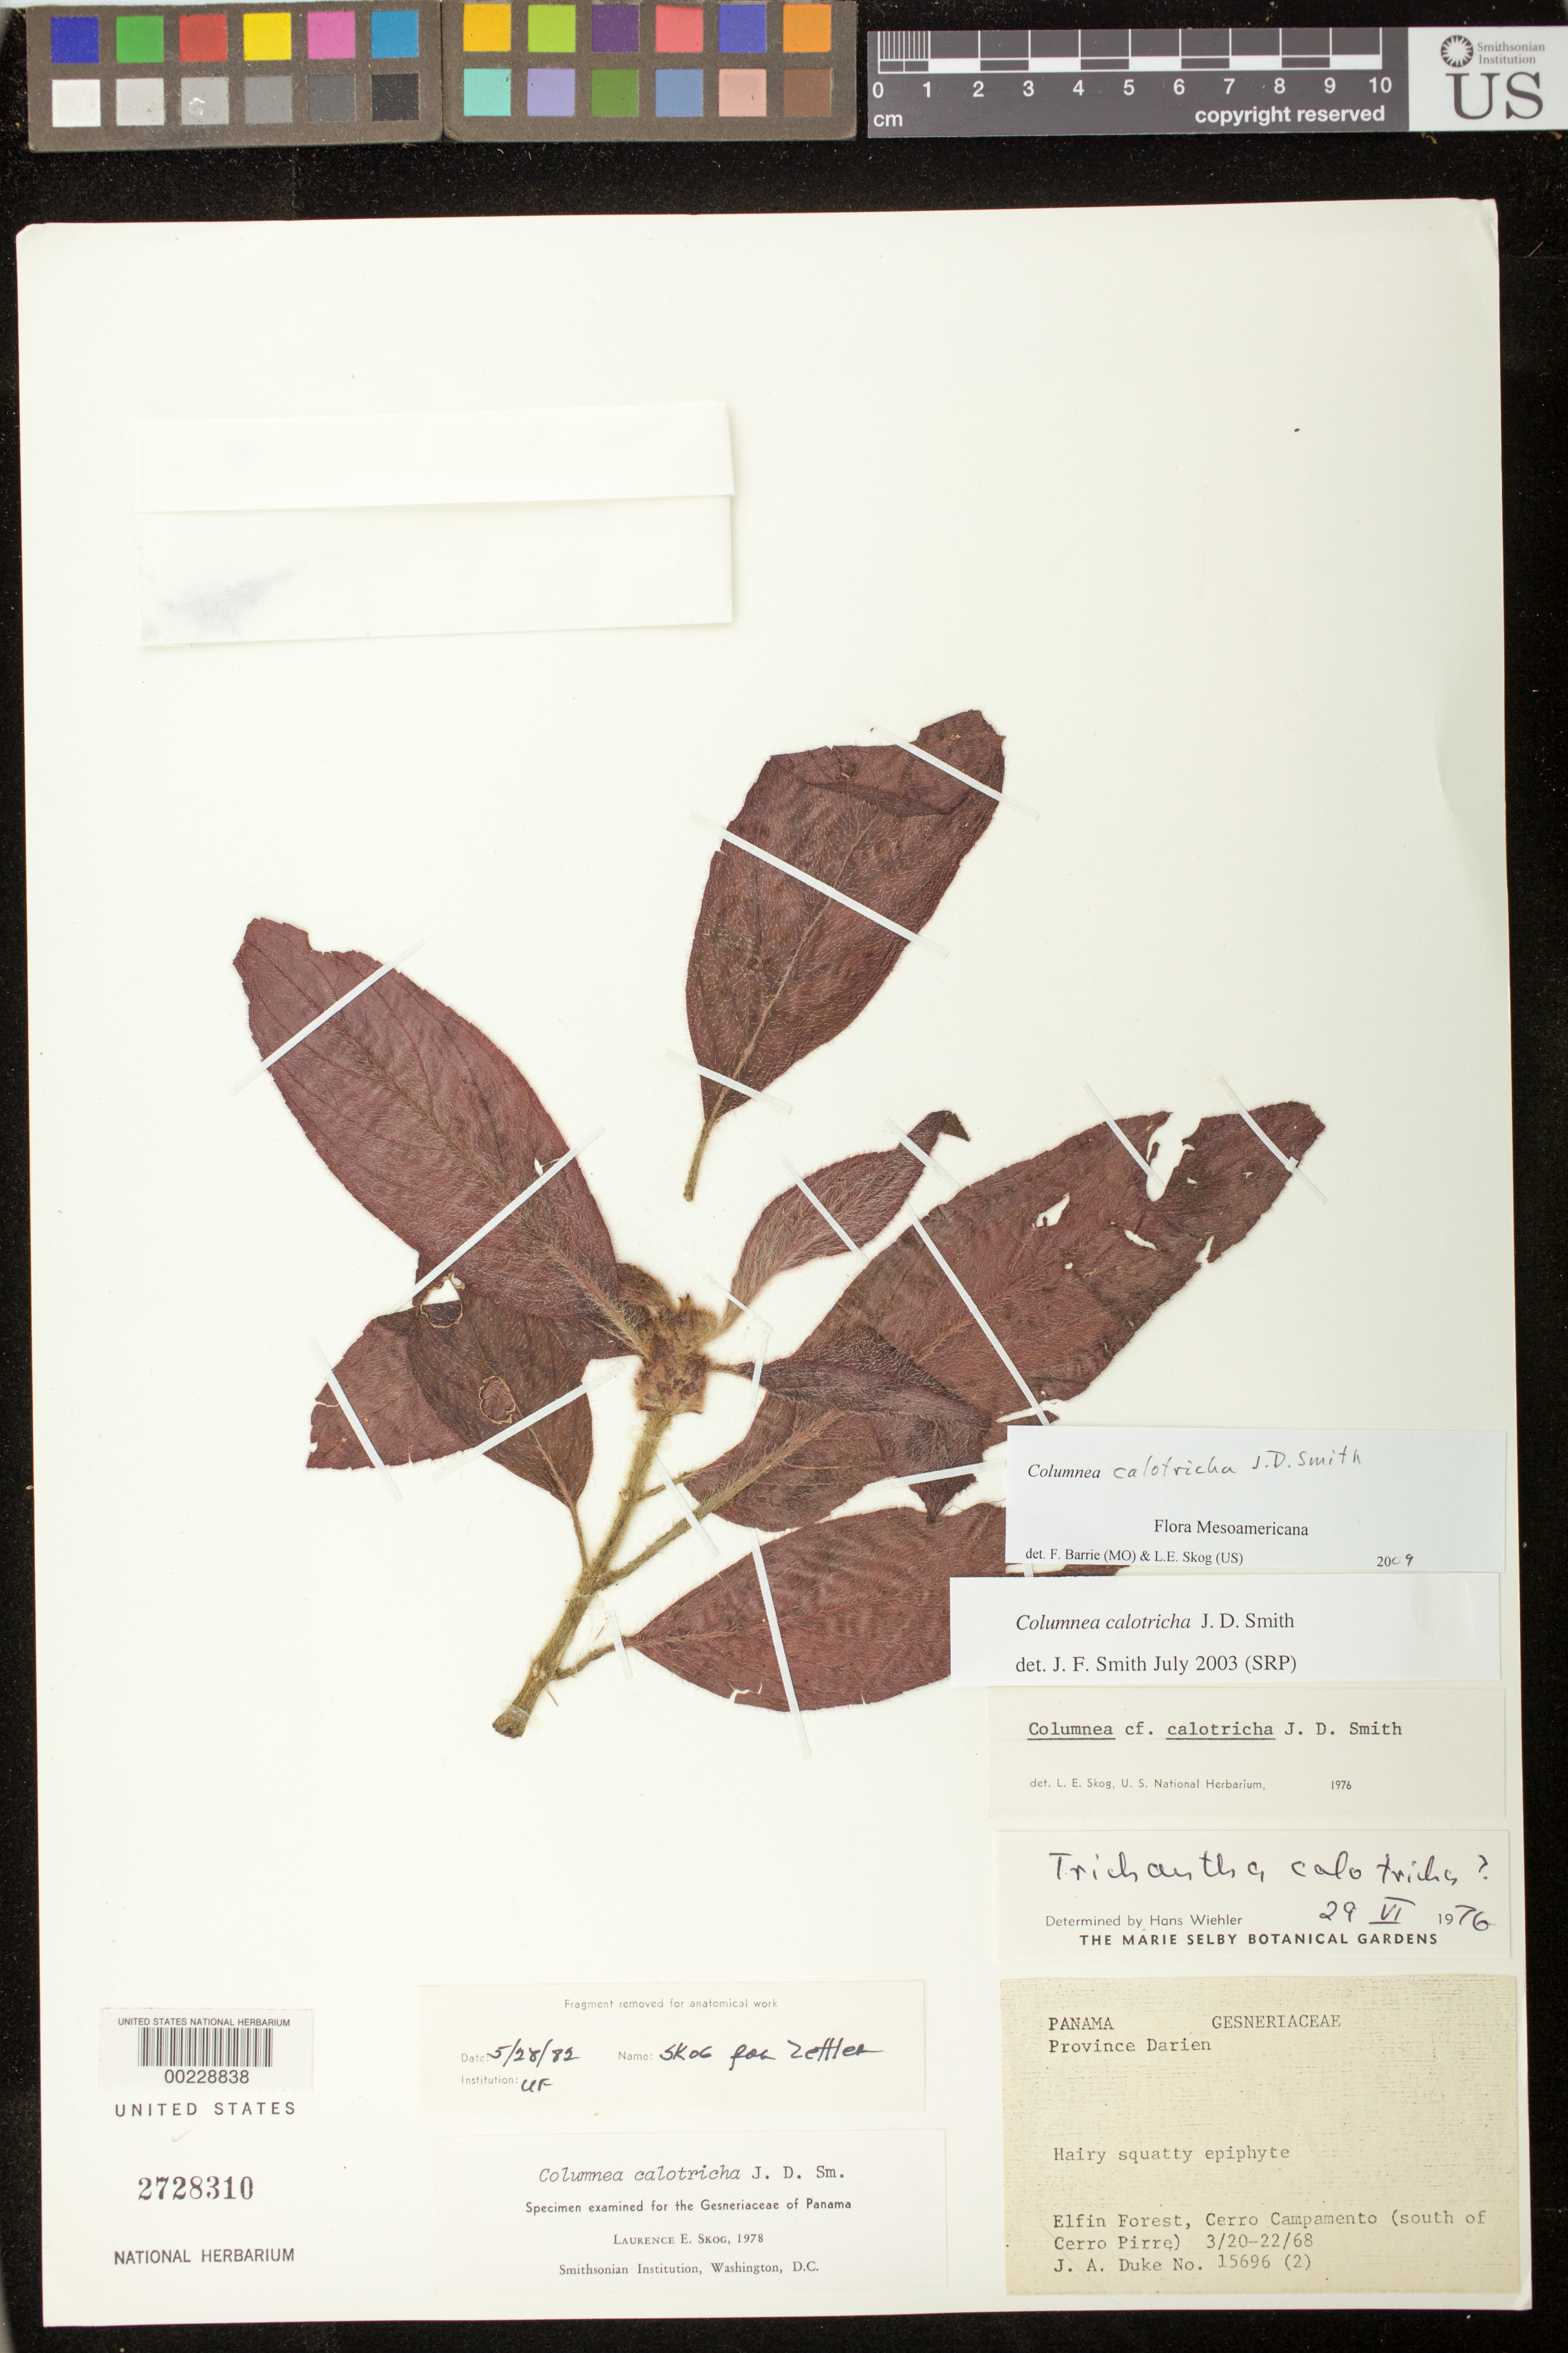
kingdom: Plantae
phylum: Tracheophyta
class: Magnoliopsida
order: Lamiales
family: Gesneriaceae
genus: Columnea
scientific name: Columnea calotricha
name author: Donn. Sm.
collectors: J. A. Duke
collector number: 15696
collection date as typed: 20-22 Mar 1968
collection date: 1968-03-20/1968-03-22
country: Panama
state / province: Darién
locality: Cerro Campamento (S of Cerro Pirre)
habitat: Elfin forest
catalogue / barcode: US 2728310